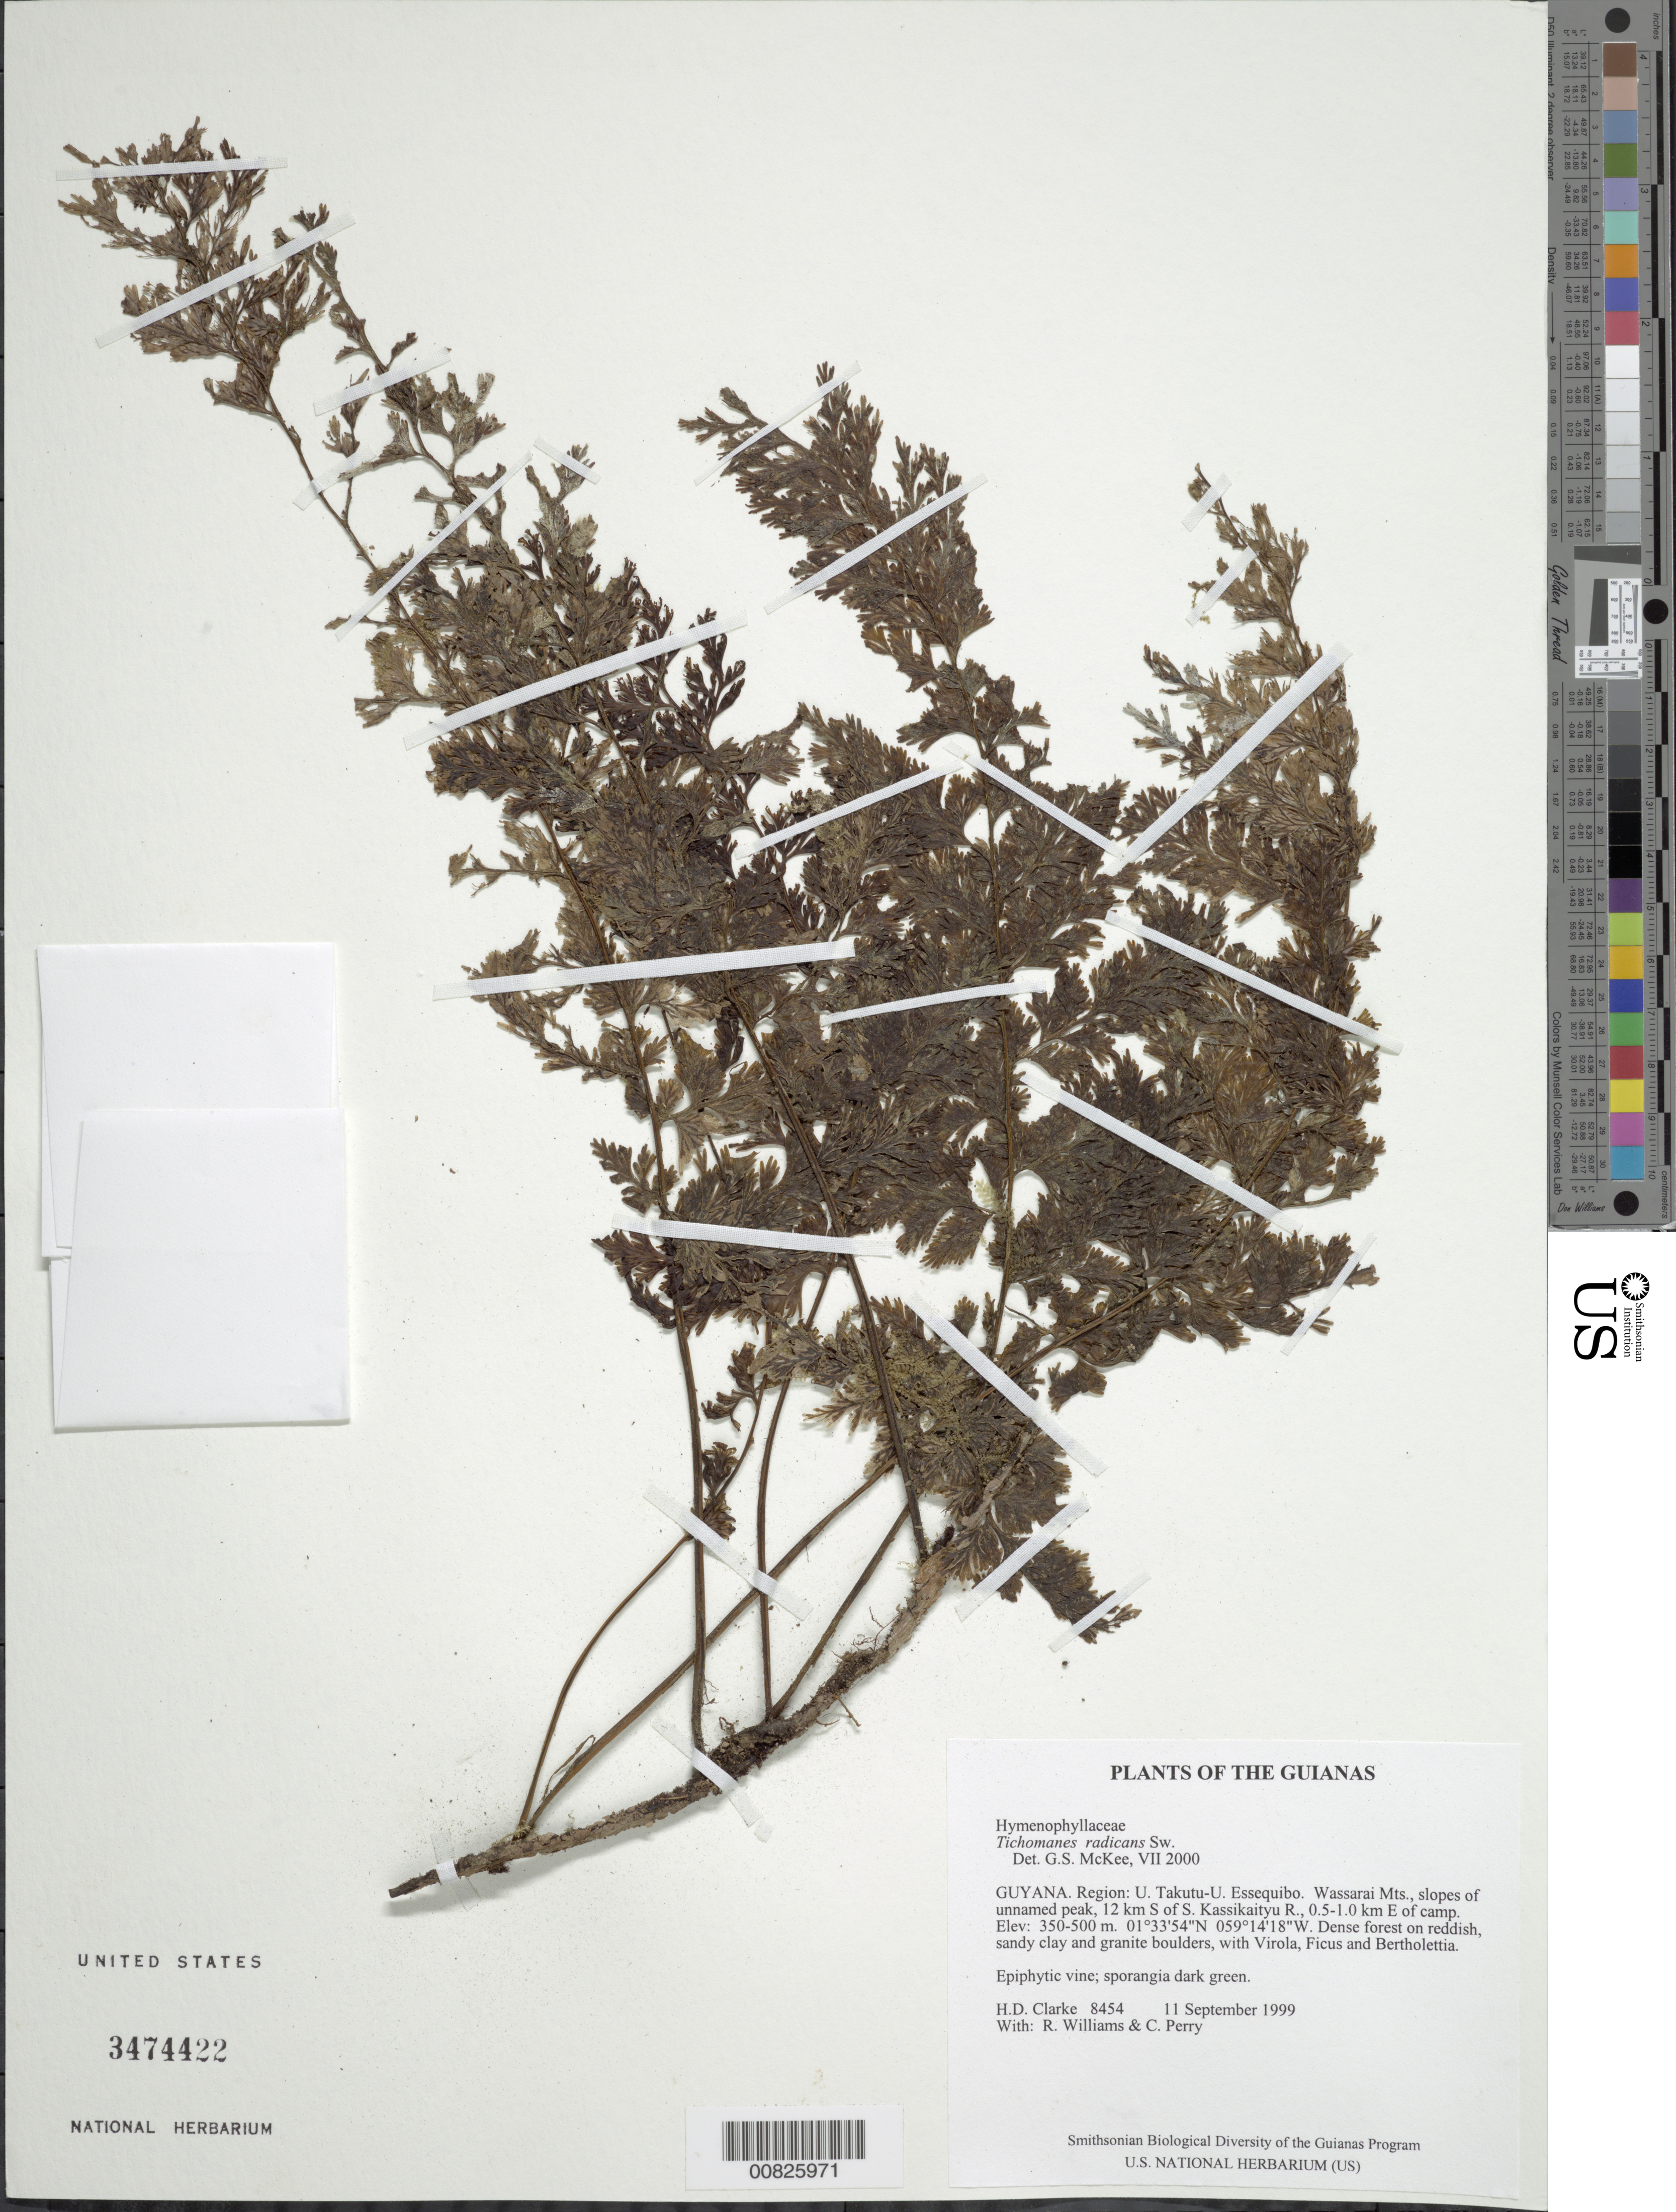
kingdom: Plantae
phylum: Tracheophyta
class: Polypodiopsida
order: Hymenophyllales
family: Hymenophyllaceae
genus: Vandenboschia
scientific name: Vandenboschia radicans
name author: (Sw.) Copel.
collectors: H. D. Clarke, R. Williams & C. Perry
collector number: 8454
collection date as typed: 11 September 1999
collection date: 1999-09-11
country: Guyana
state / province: U. Takutu-U. Essequibo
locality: Wassarai Mts., slopes of unnamed peak, 12 km S of S. Kassikaityu R., 0.5-1.0 km E of camp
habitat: Dense forest on reddish, sandy clay and granite boulders, with Virola, Ficus and Bertholettia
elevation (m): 350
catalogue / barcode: US 3474422